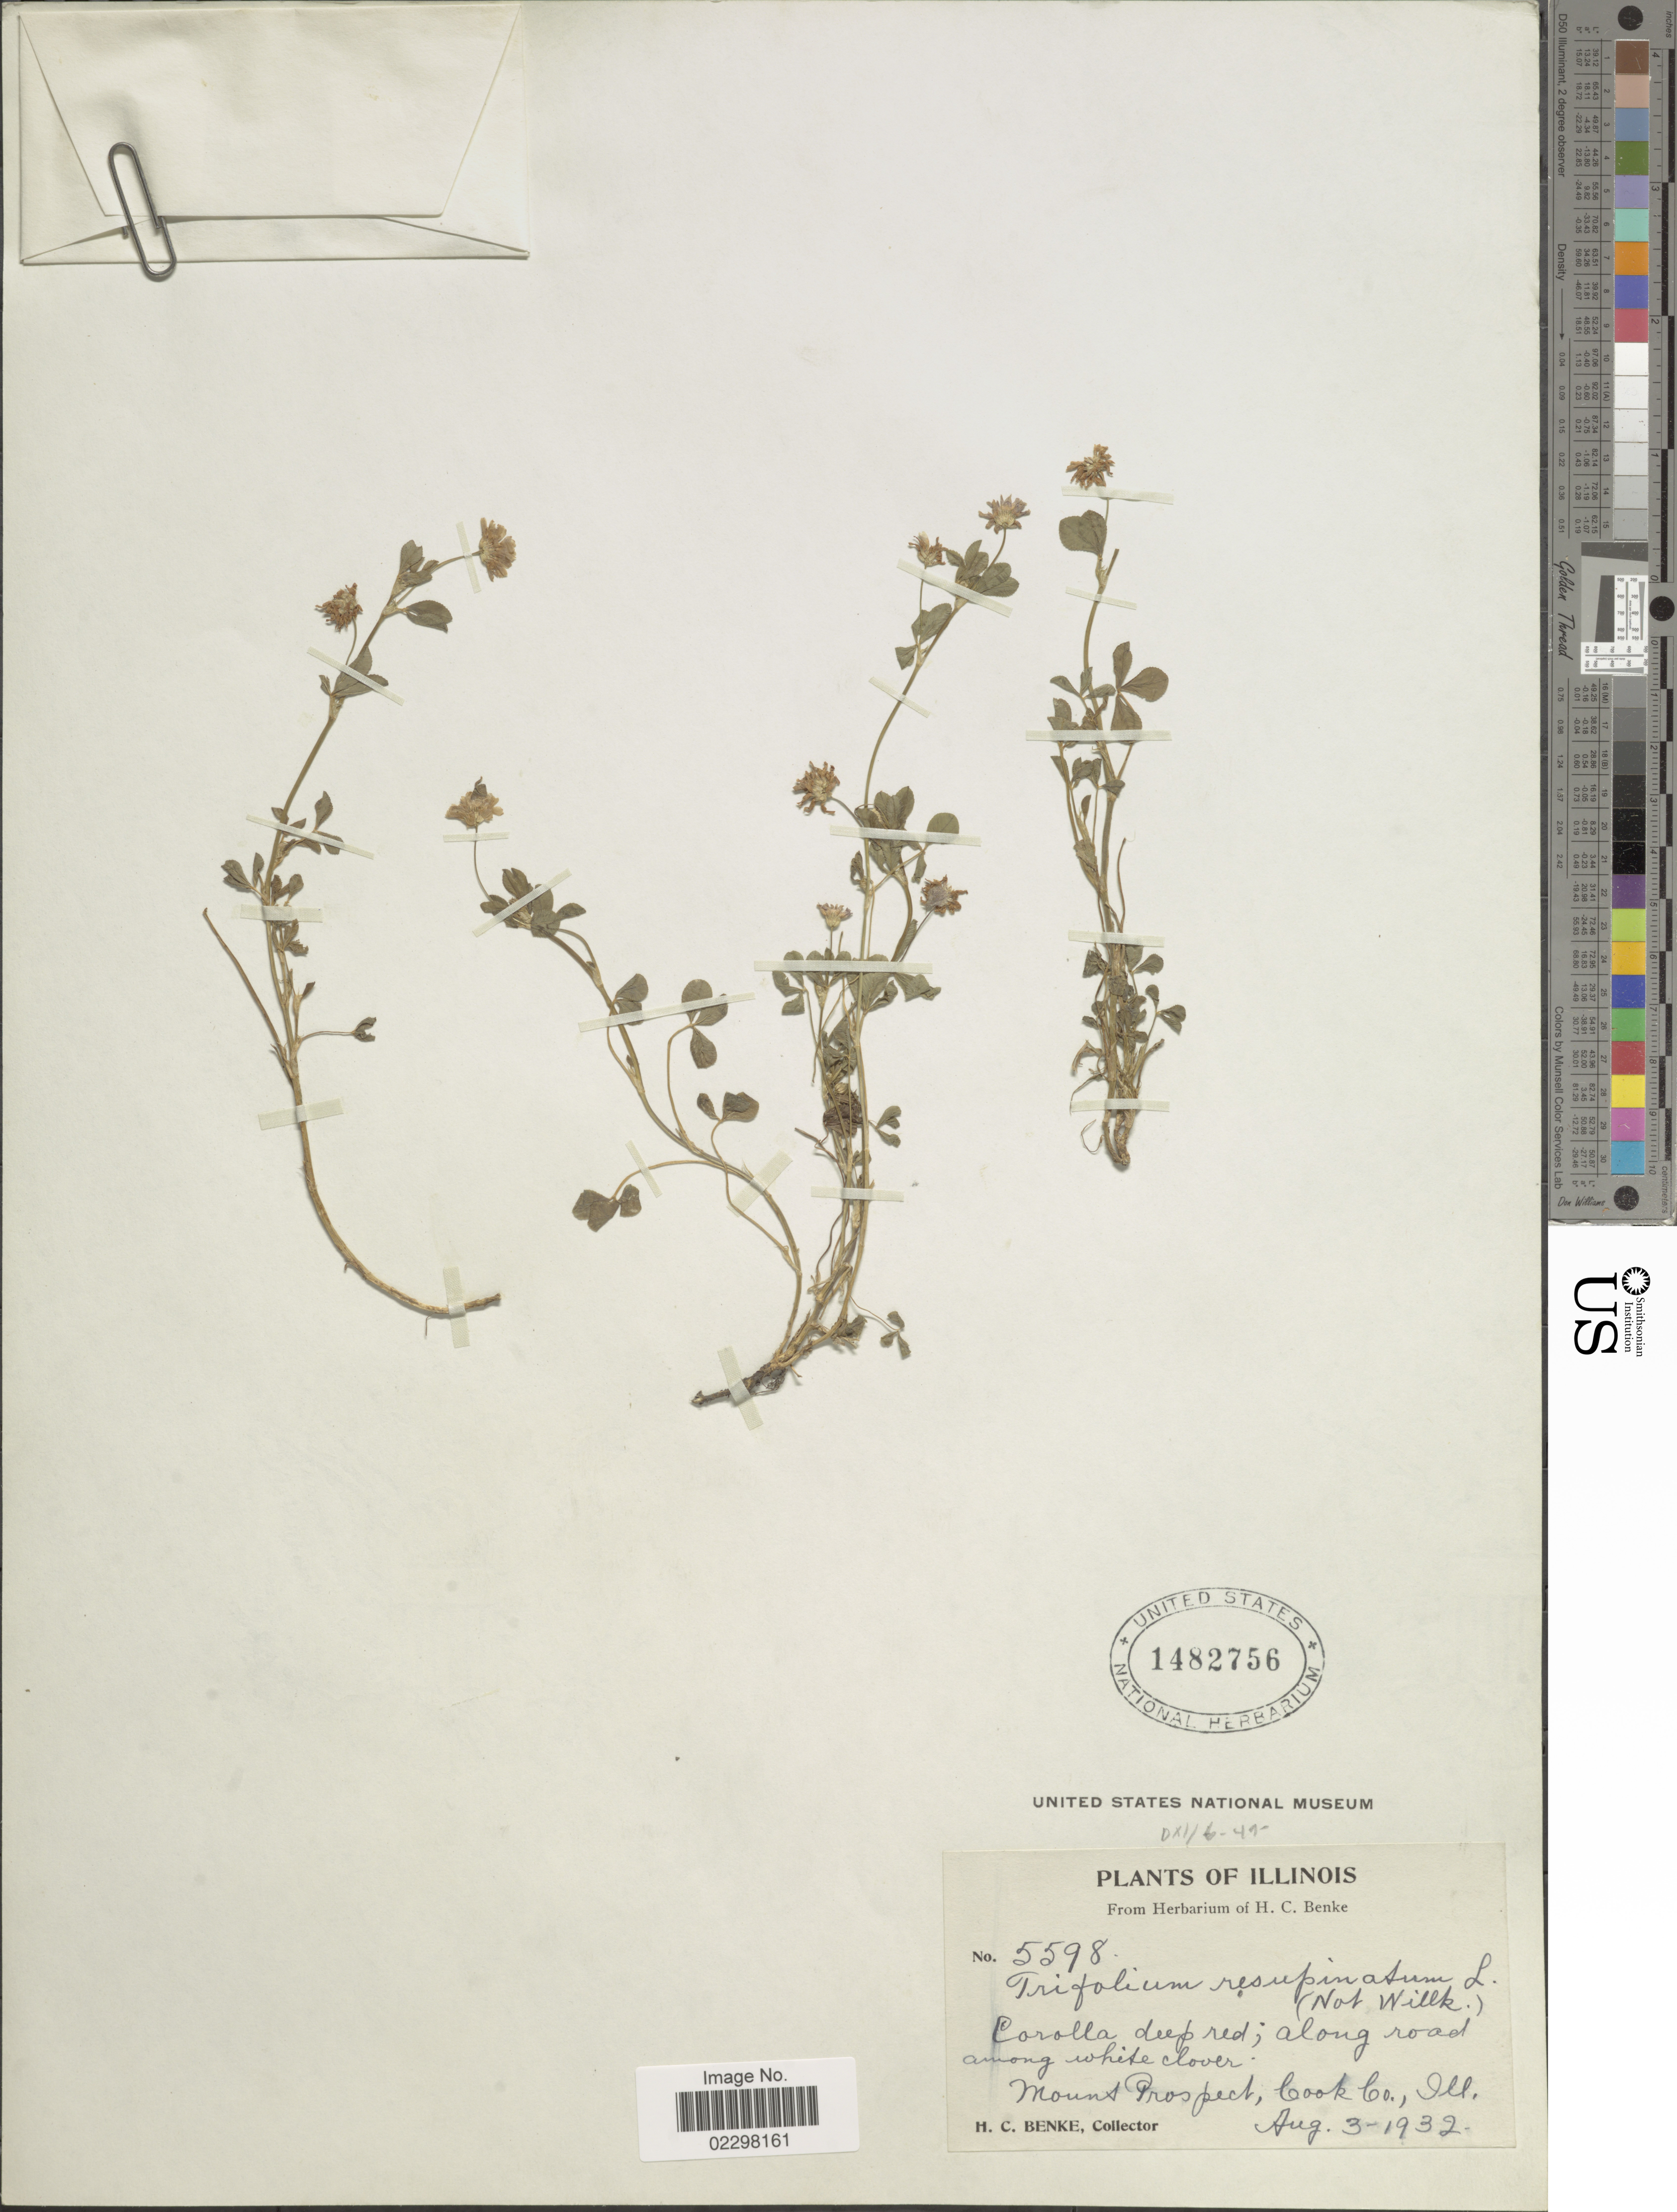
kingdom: Plantae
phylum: Tracheophyta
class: Magnoliopsida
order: Fabales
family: Fabaceae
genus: Trifolium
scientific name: Trifolium resupinatum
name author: L.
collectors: H. Benke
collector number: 5598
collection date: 1932-08-03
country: United States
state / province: Illinois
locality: Along road among white clover, Mount Prospect, Cook Co.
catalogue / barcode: US 1482756